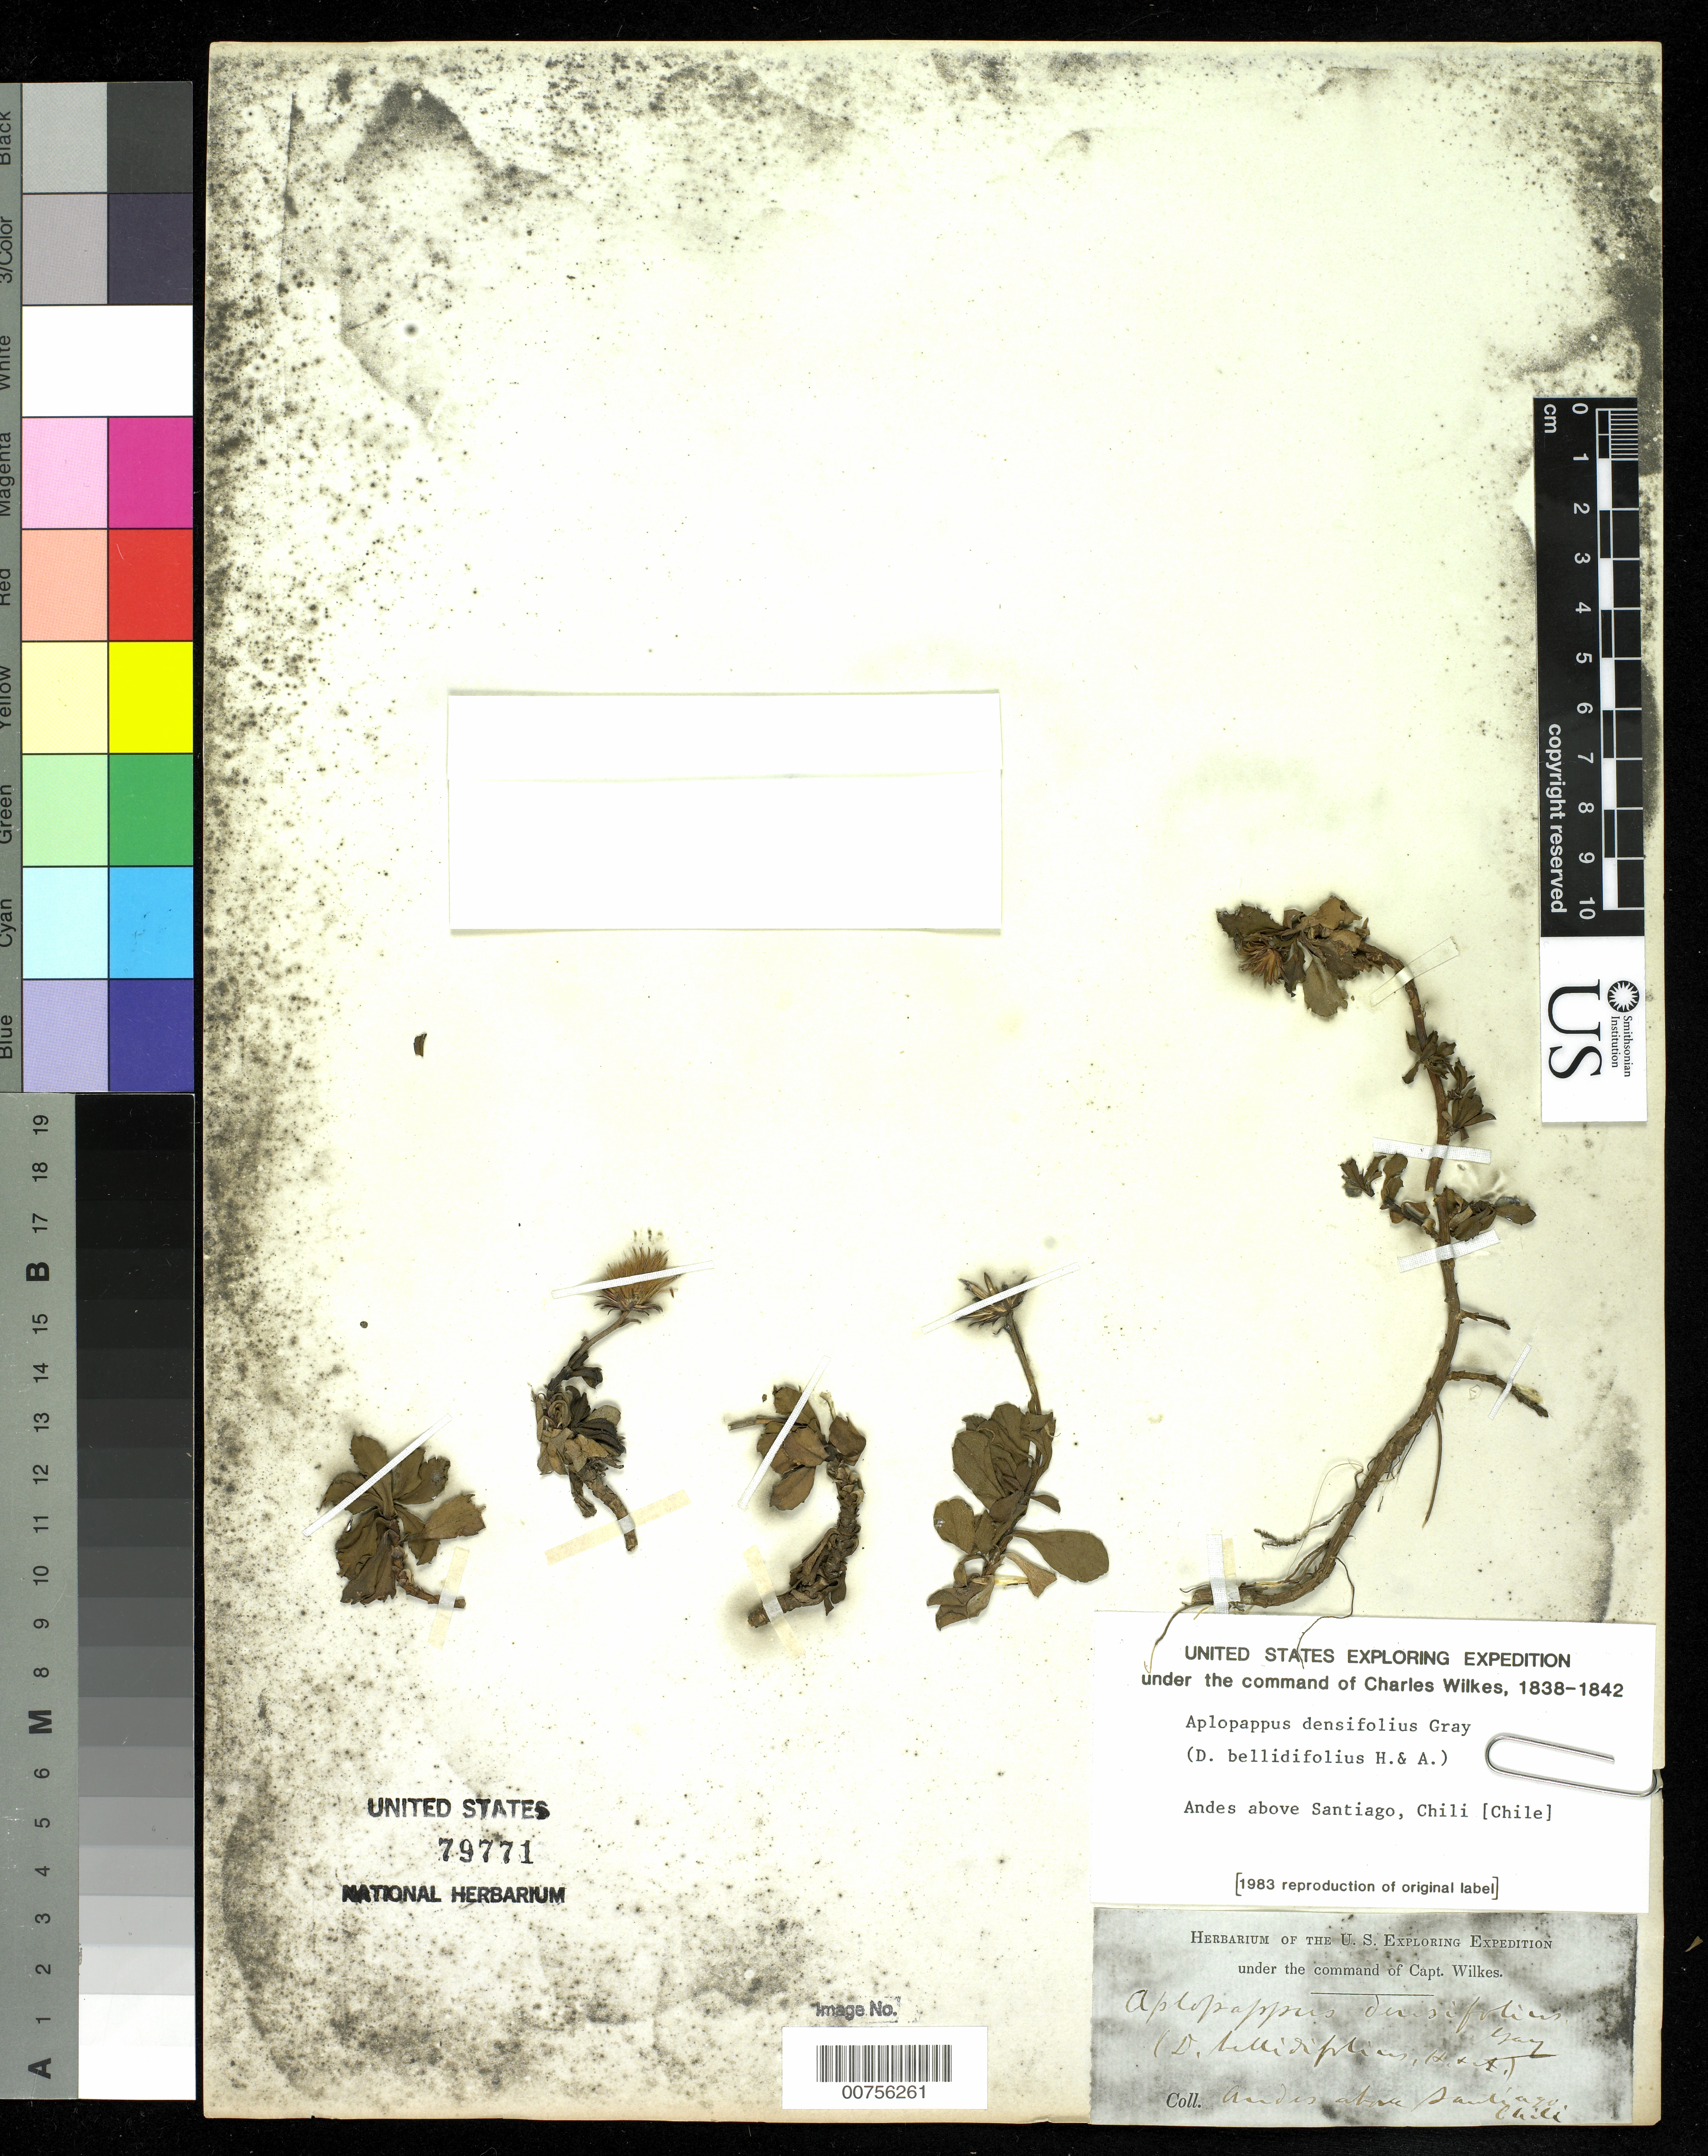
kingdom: Plantae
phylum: Tracheophyta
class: Magnoliopsida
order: Asterales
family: Asteraceae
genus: Haplopappus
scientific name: Haplopappus densifolius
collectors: Wilkes Explor. Exped.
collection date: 1838/1842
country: Chile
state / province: Región Metropolitana (RM)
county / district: Santiago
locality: Andes above Santiago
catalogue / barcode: US 79771